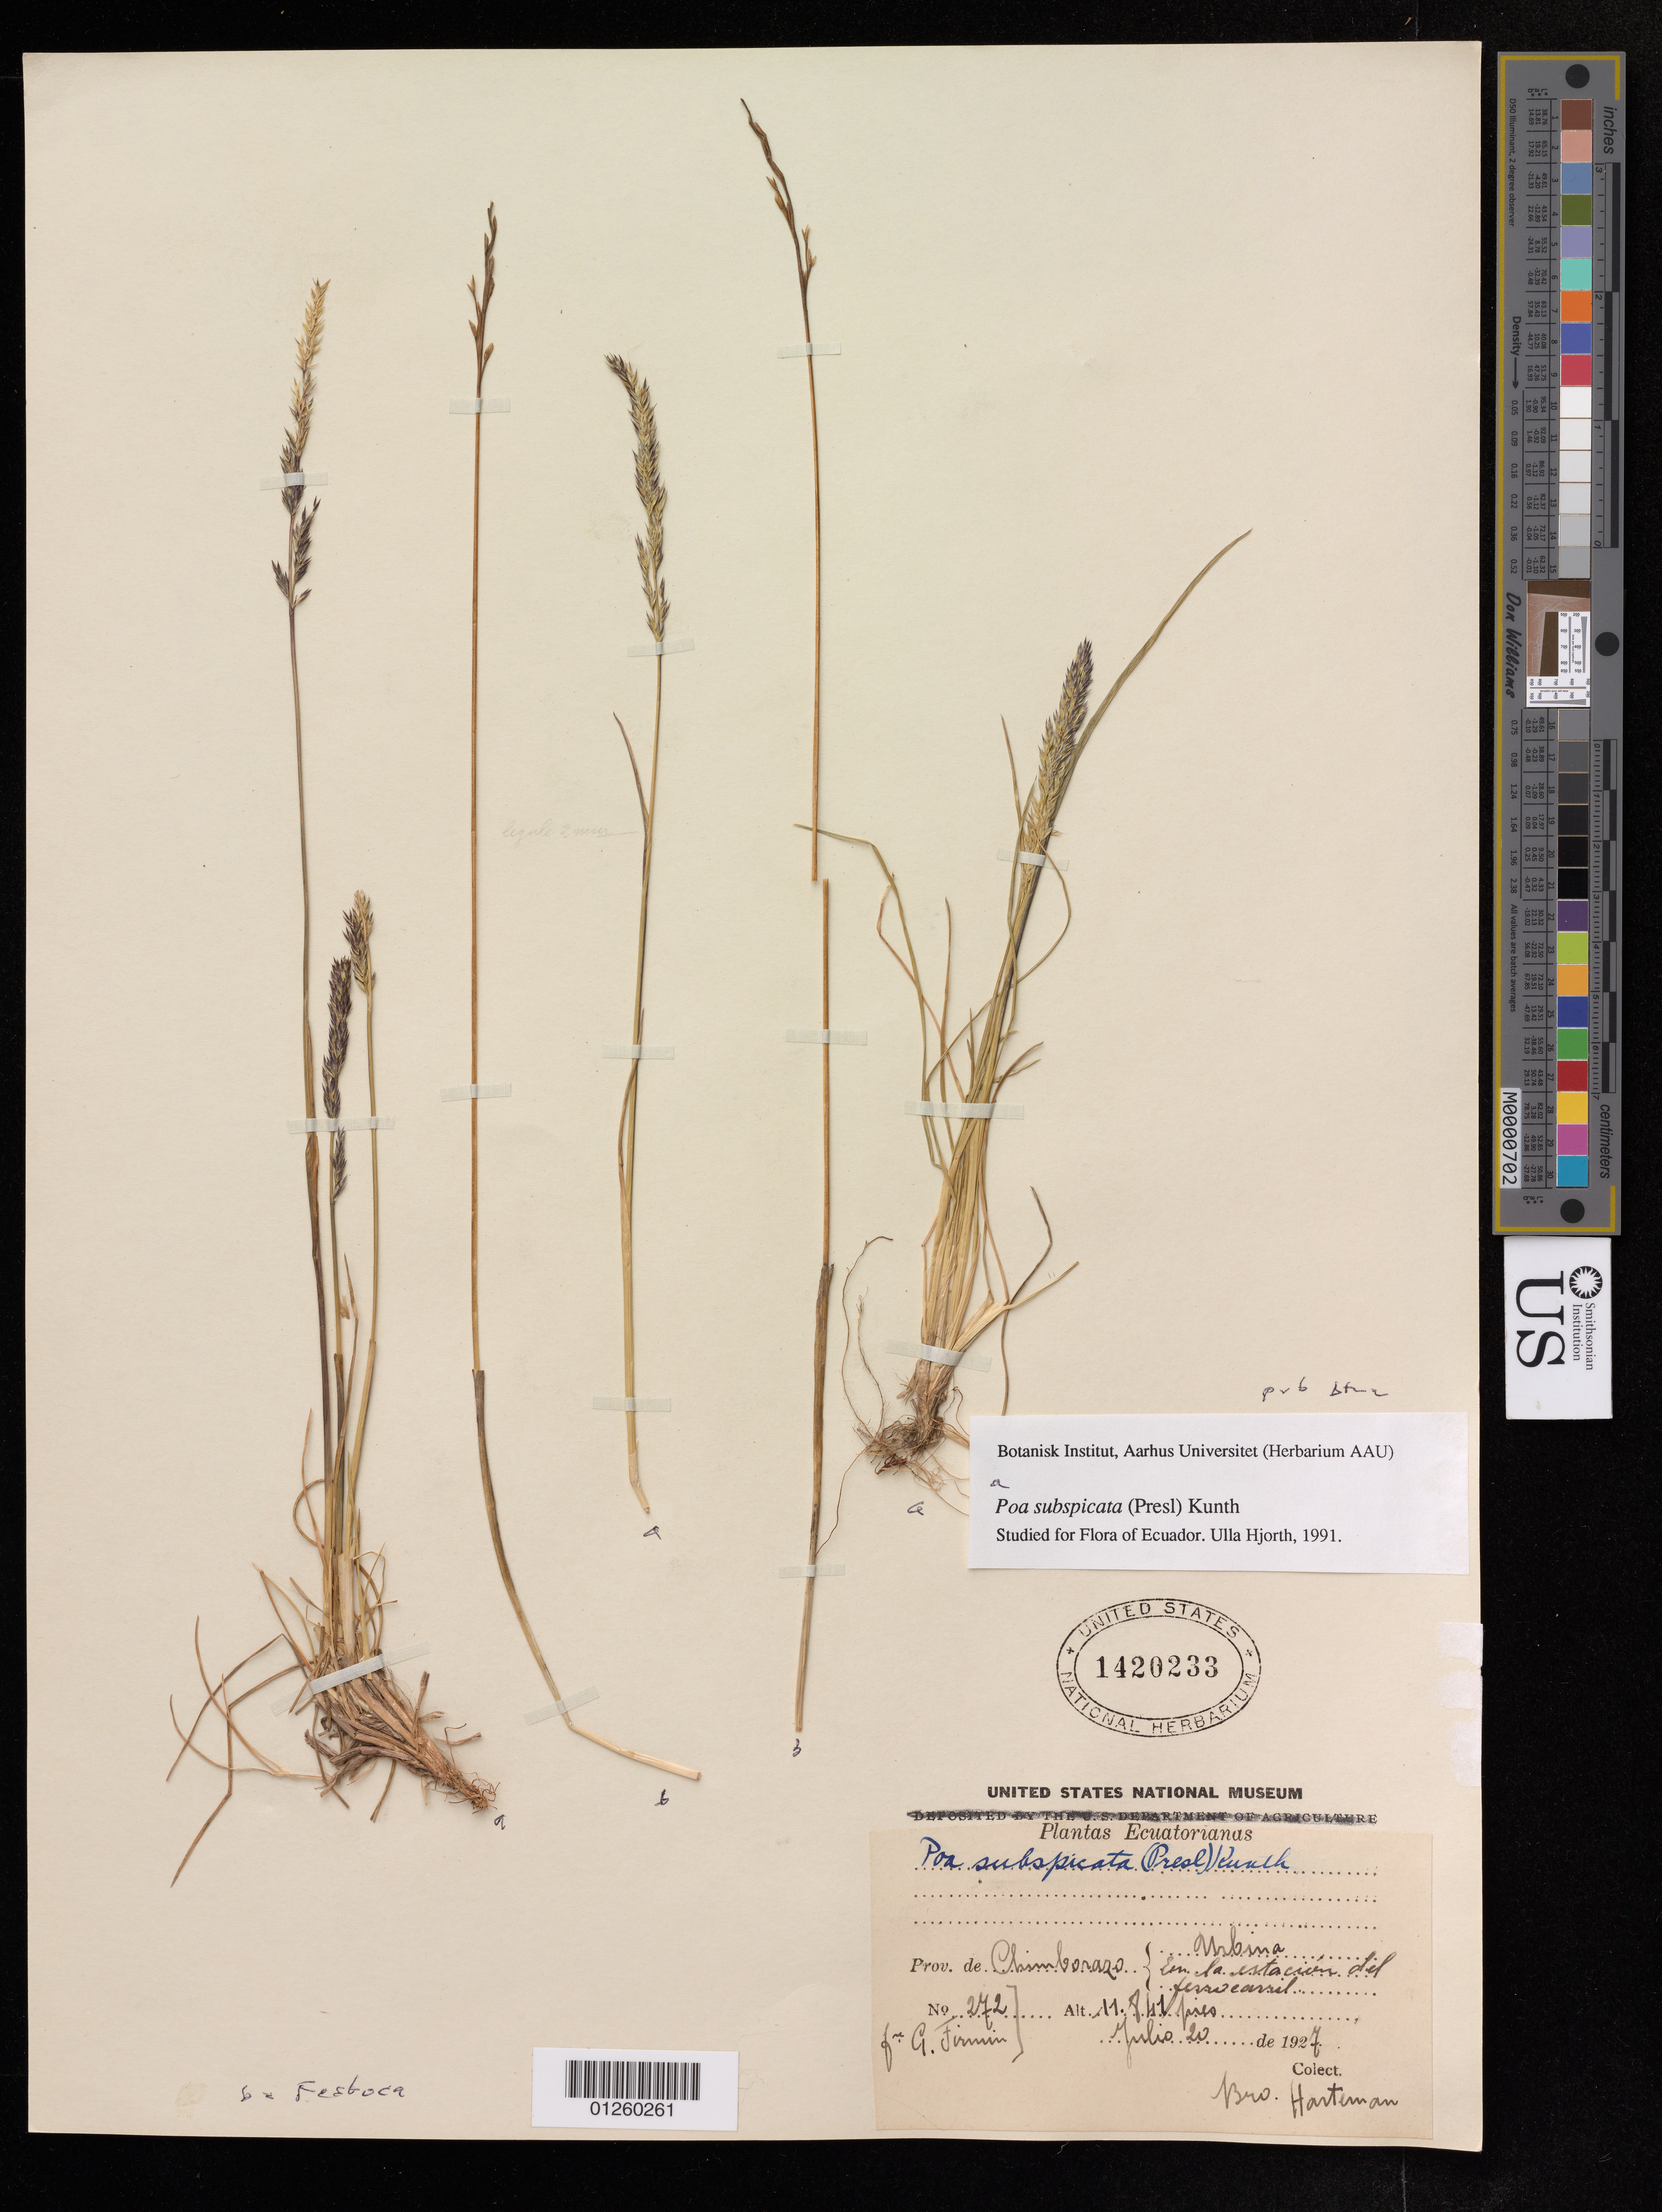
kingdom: Plantae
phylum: Tracheophyta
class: Liliopsida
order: Poales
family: Poaceae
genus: Festuca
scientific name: Festuca sp.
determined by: Soreng, Robert J., Research Associate (BOT), Smithsonian Institution - National Museum of Natural History (UNITED STATES)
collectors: Harteman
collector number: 272 (pp b)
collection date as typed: Julio 20 de 1927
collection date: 1927-07-20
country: Ecuador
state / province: Chimborazo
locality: En la estacion del ferrocarril.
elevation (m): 3600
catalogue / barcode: US 1420233